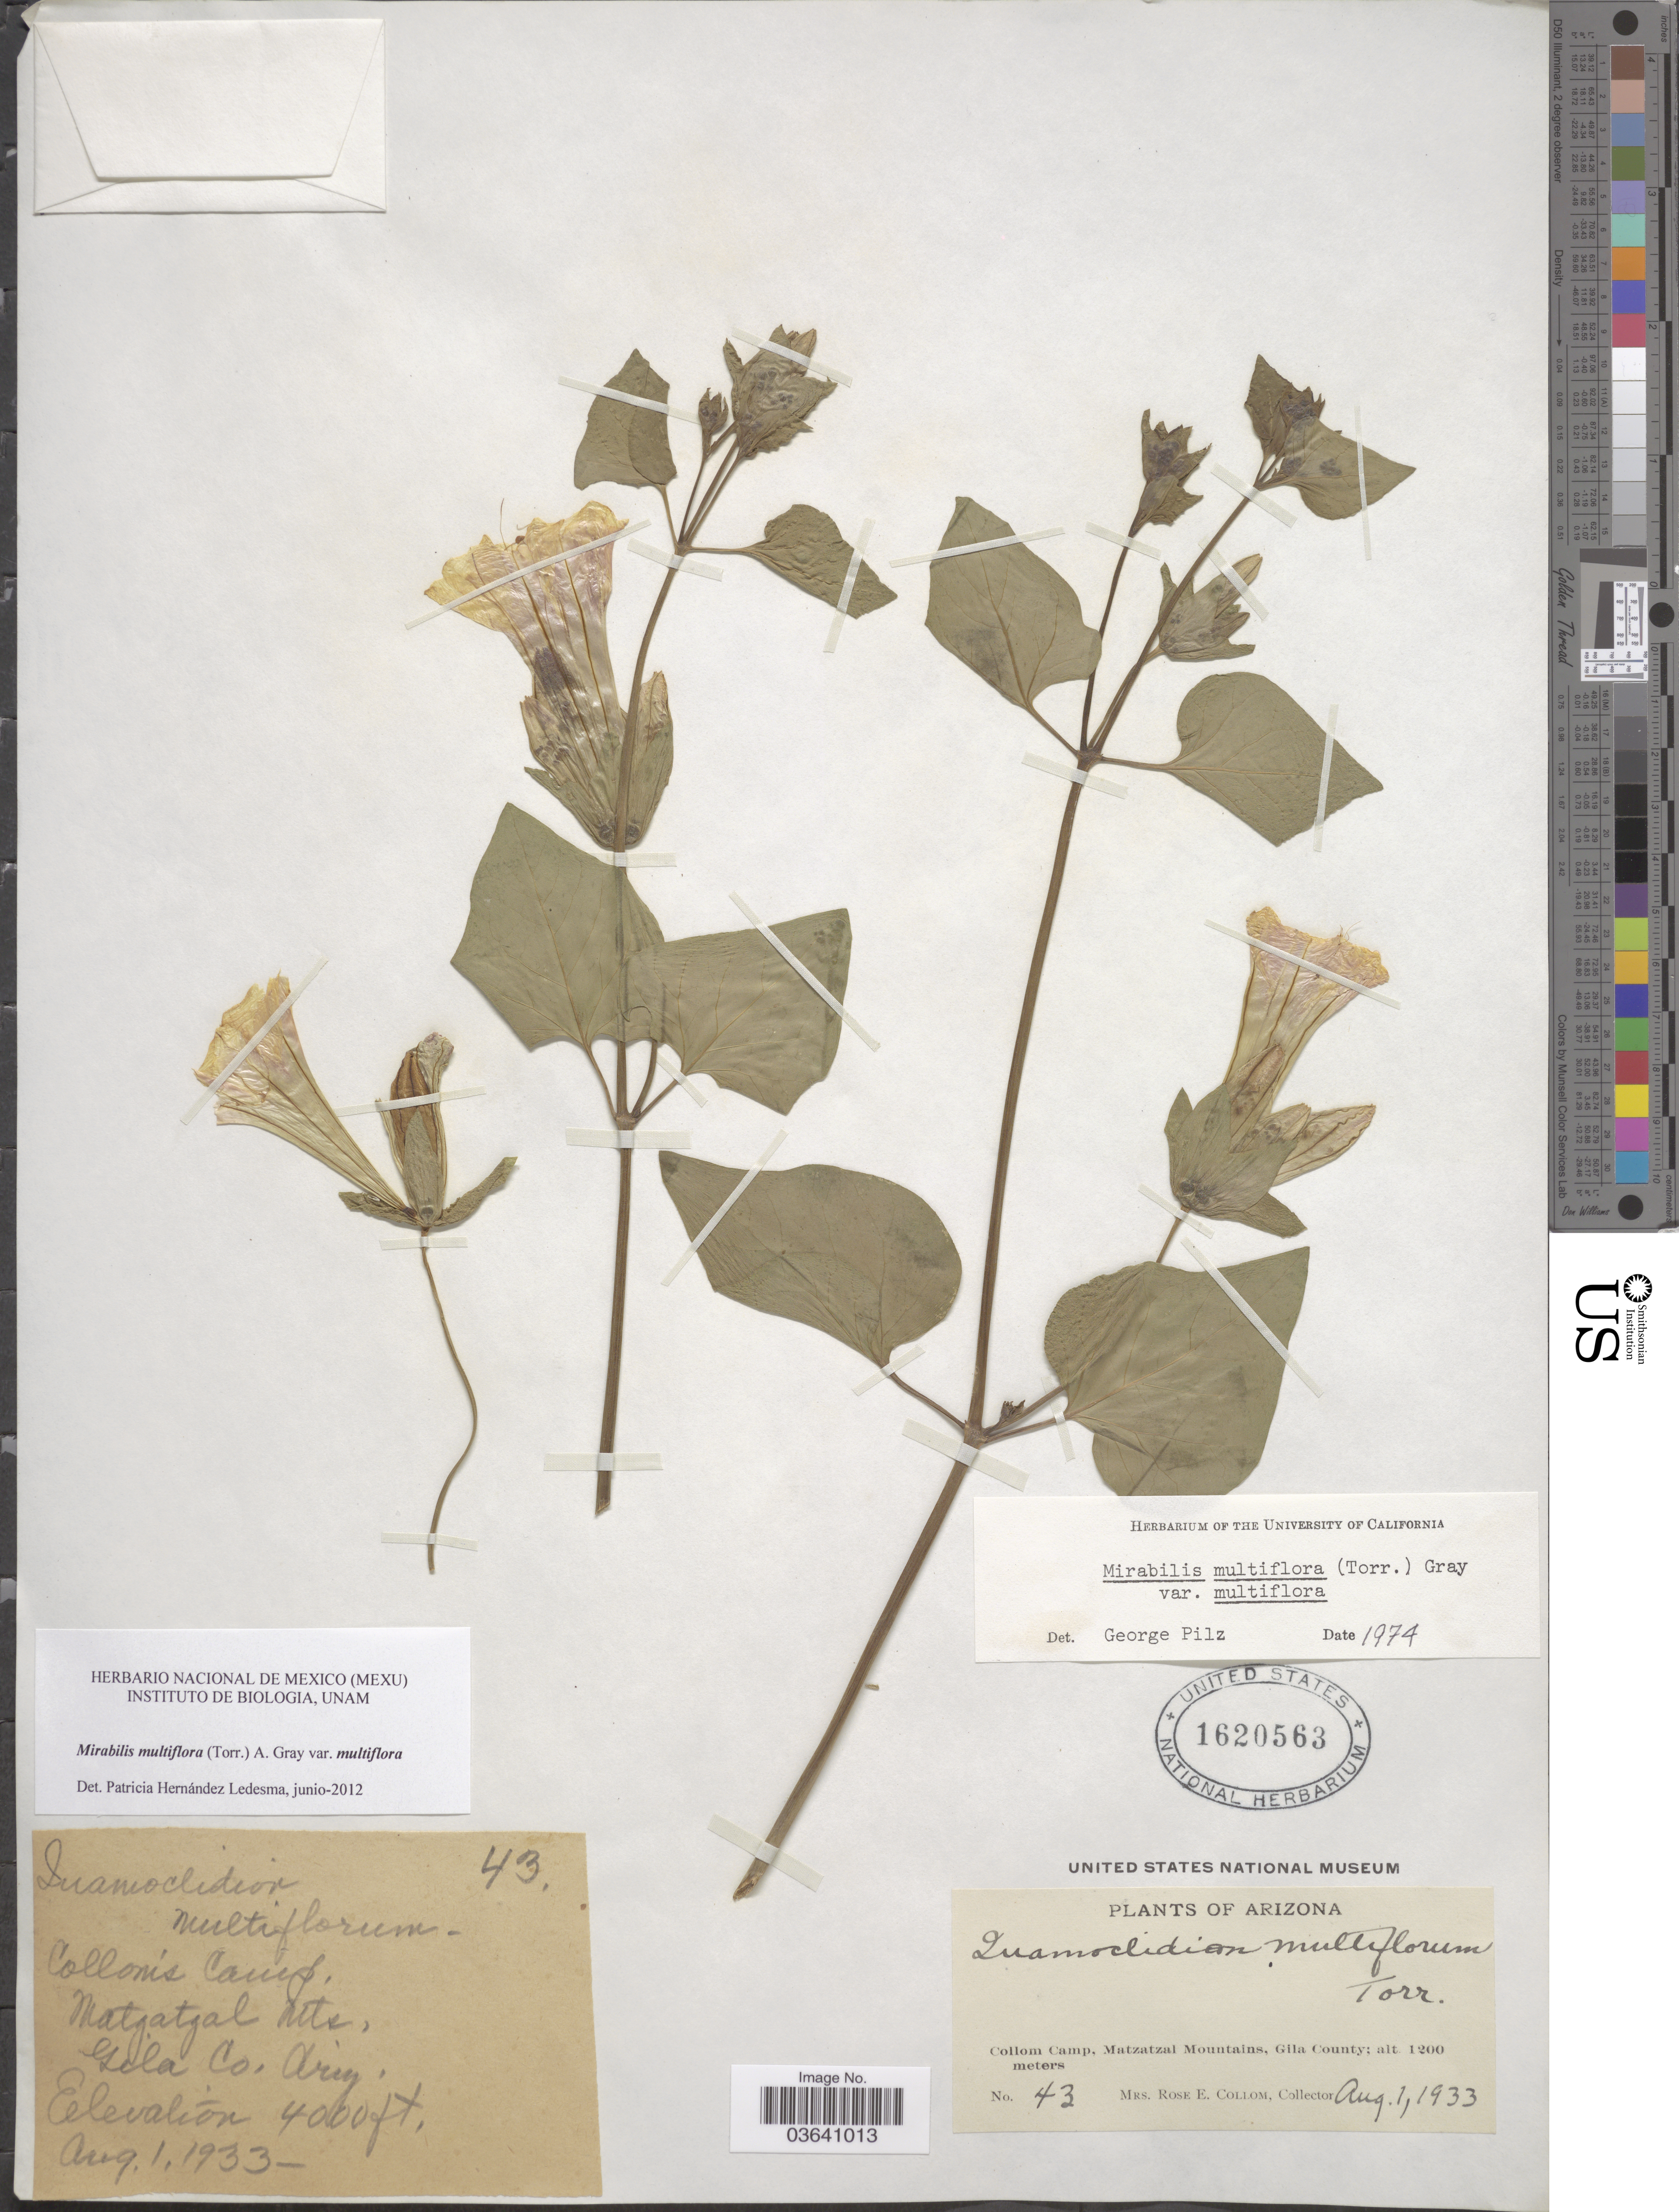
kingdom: Plantae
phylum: Tracheophyta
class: Magnoliopsida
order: Caryophyllales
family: Nyctaginaceae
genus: Mirabilis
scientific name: Mirabilis multiflora var. multiflora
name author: (Torr.) A. Gray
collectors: R. E. Collom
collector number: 43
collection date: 1933-08-01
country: United States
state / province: Arizona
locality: Collom Camp, Matzatzal Mountains, Gila County.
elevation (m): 1200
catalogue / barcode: US 1620563